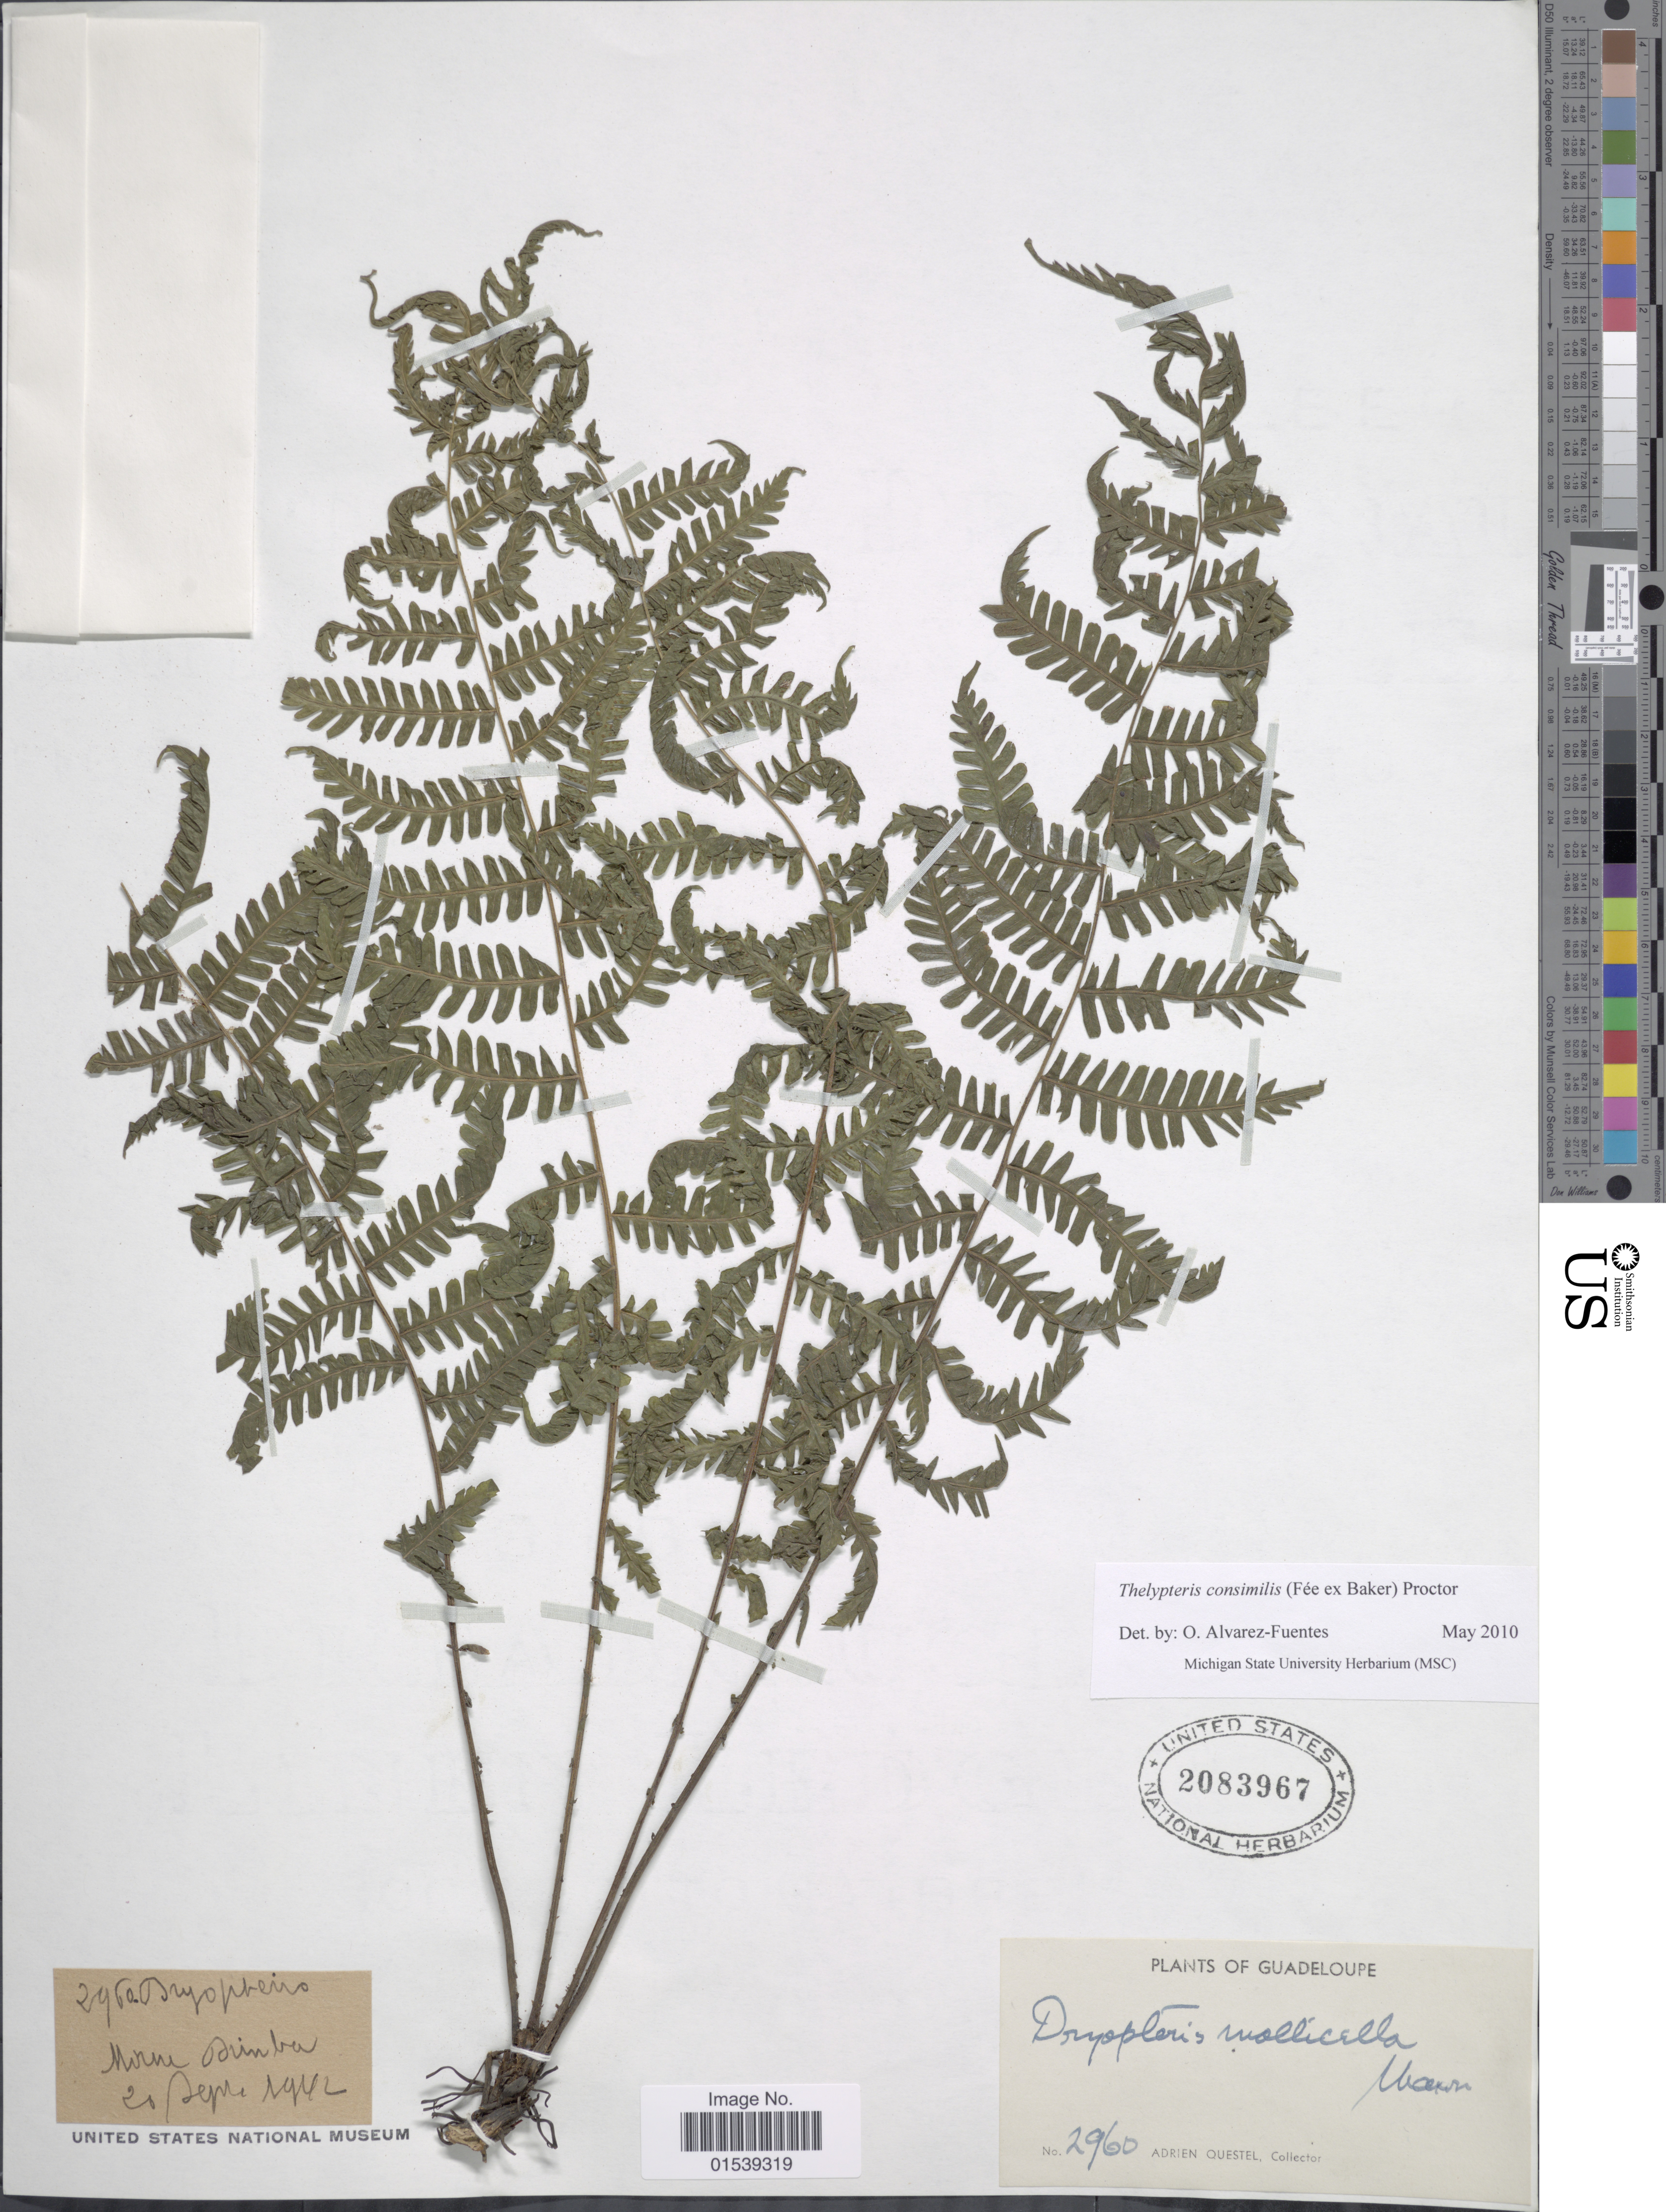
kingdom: Plantae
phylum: Tracheophyta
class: Polypodiopsida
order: Polypodiales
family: Thelypteridaceae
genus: Amauropelta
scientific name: Amauropelta gracilis ined. 2015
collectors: A. Questel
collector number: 2960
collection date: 1942-09-20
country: Guadeloupe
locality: Morne. Dimba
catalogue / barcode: US 2083967